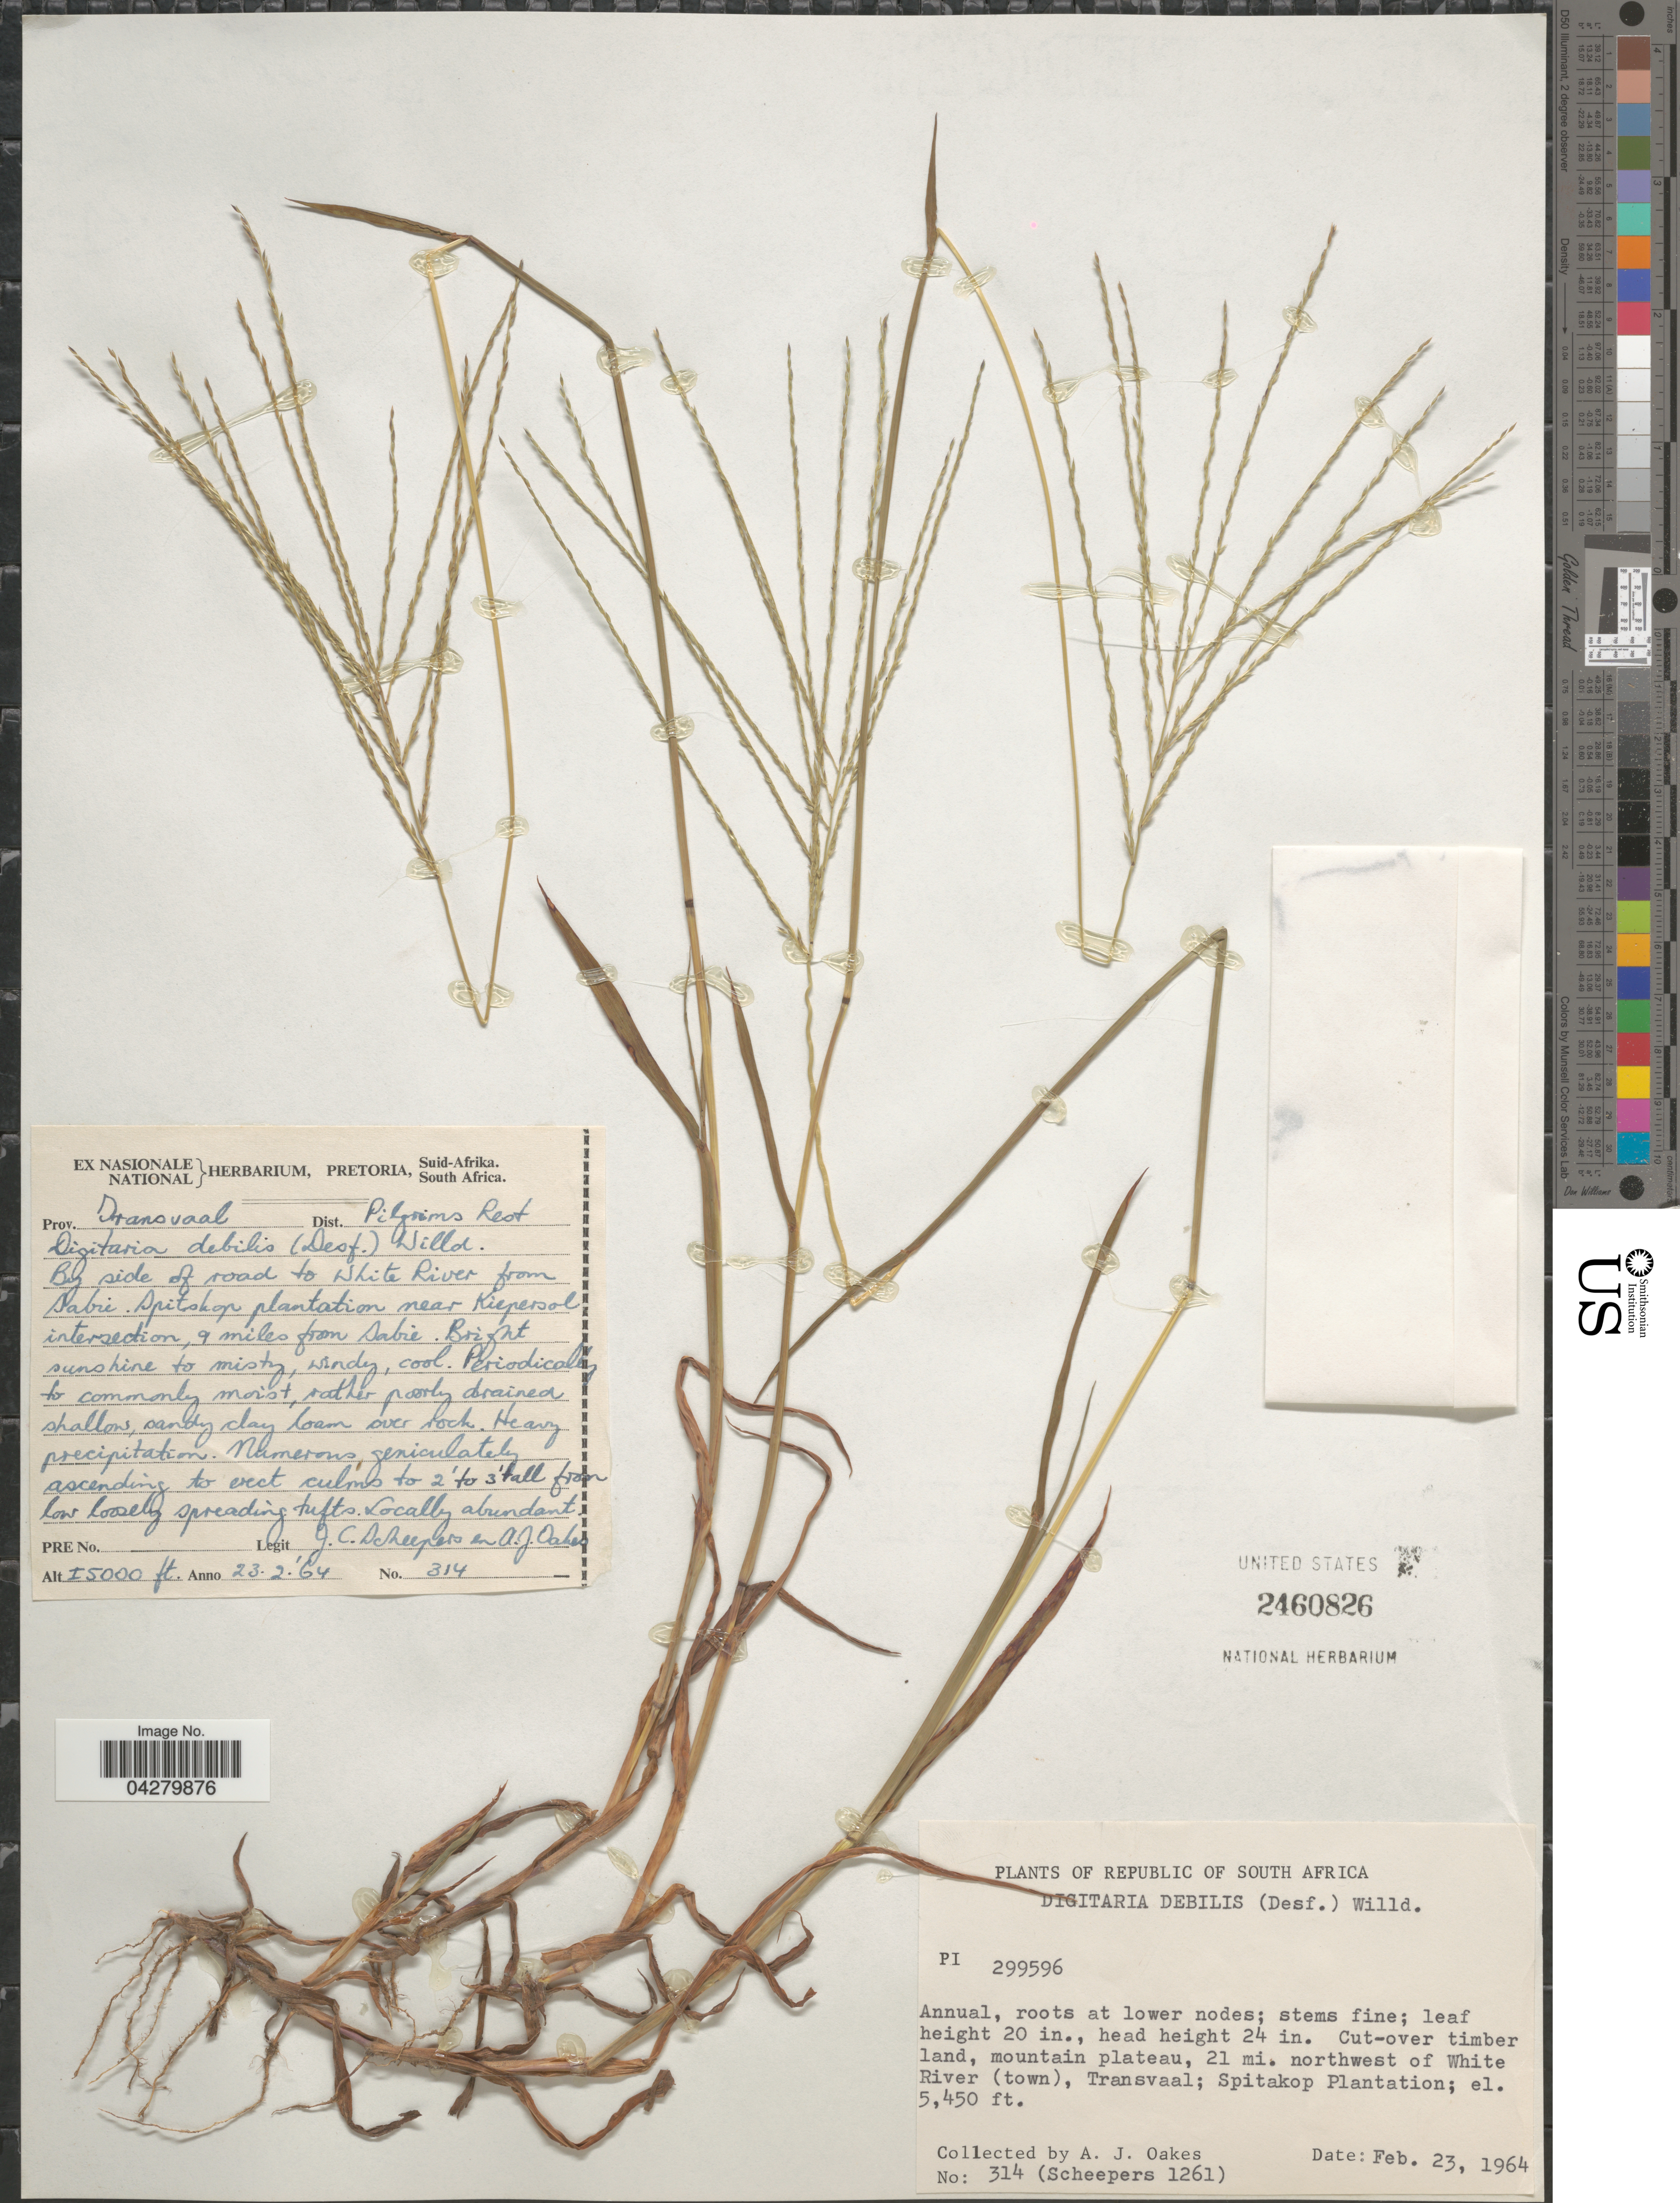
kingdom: Plantae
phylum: Tracheophyta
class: Liliopsida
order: Poales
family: Poaceae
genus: Digitaria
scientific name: Digitaria debilis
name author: (Desf.) Willd.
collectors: A. Oakes & J. Scheepers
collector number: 314/1261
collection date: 1964-02-23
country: South Africa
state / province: Mpumalanga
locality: Republic of South Africa. Cut-over timber land, mountain plateau, 21 mi. northwest of White River (town), Transvaal; Spitakop Plantation. Dist. Pilgrims Rest. By side of road to White River from Sabie. Spitskop [interpreted] plantation near Kiepersol intersection, 9 miles from Sabie.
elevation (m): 1661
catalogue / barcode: US 2460826